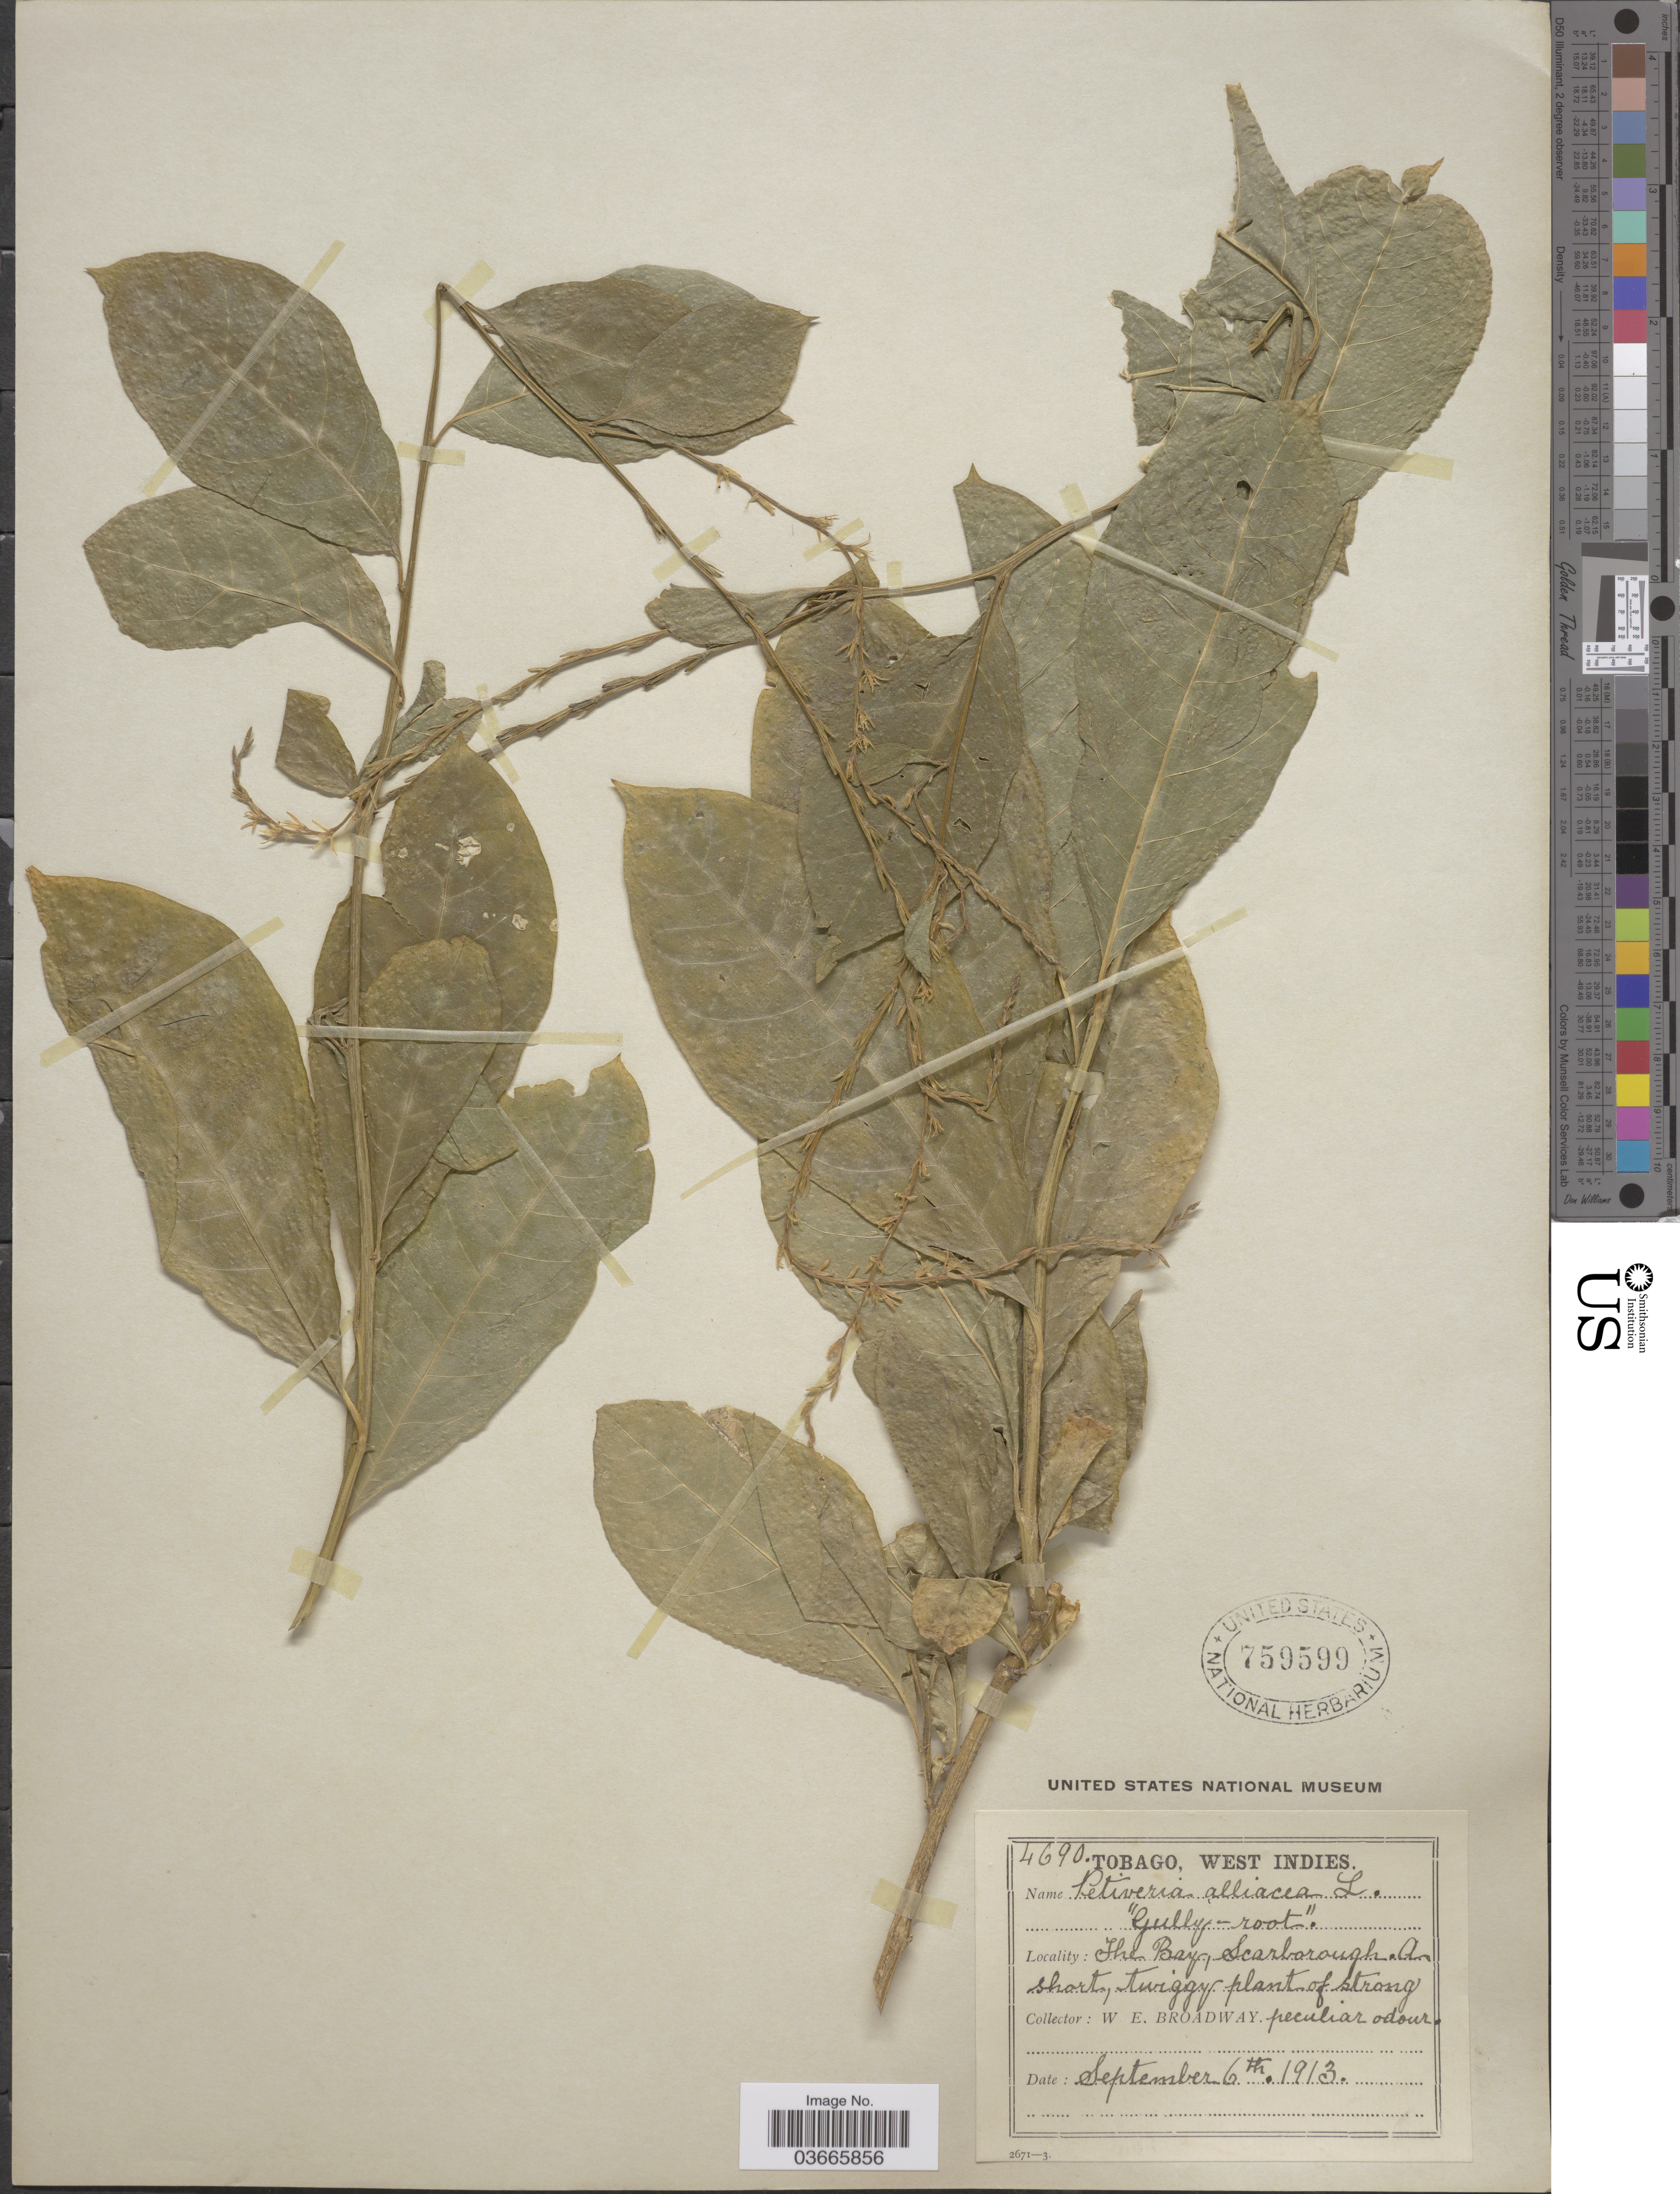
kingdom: Plantae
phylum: Tracheophyta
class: Magnoliopsida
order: Caryophyllales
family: Phytolaccaceae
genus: Petiveria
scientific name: Petiveria alliacea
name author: L.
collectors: W. E. Broadway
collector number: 4690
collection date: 1913-09-06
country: Trinidad and Tobago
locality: Tobago, West Indies. The Bay, Scarborough.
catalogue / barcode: US 759599